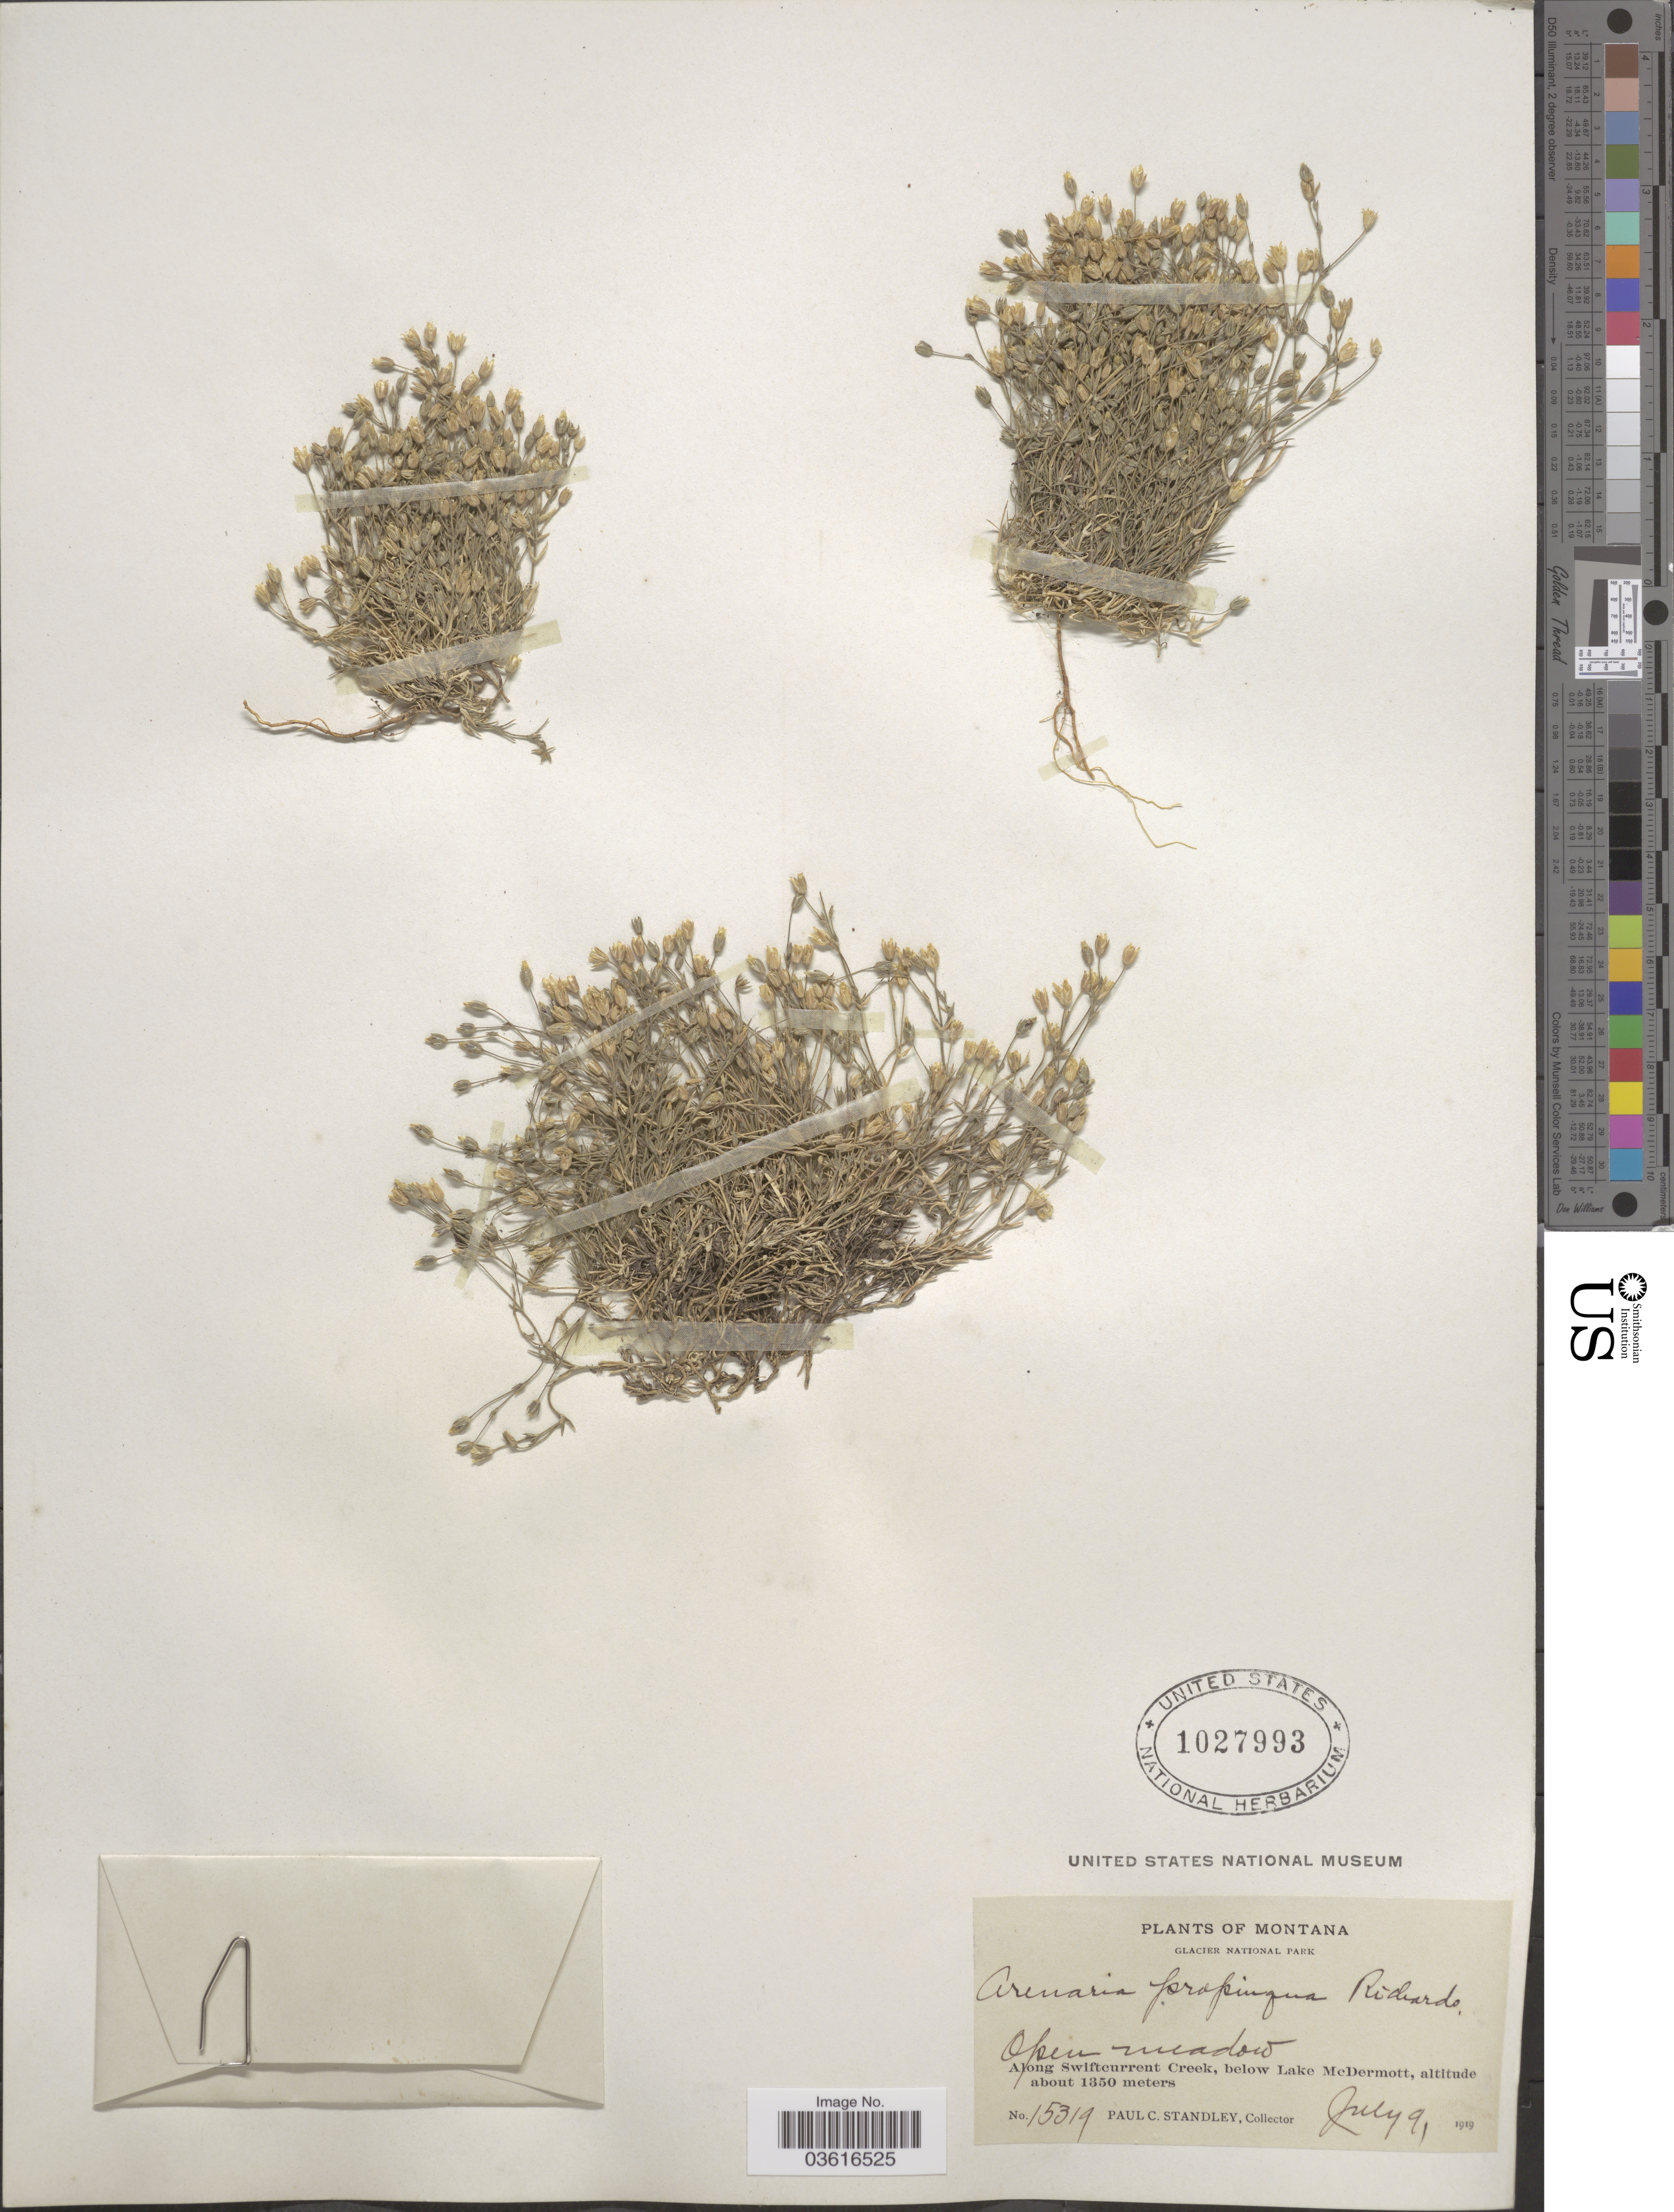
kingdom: Plantae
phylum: Tracheophyta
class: Magnoliopsida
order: Caryophyllales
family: Caryophyllaceae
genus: Minuartia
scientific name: Minuartia propinqua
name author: (Richardson) House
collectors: P. C. Standley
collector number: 15319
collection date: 1919-07-09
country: United States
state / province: Montana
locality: Glacier National Park. Along Swiftcurrent Creek, below Lake McDermott.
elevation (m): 1350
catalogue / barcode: US 1027993